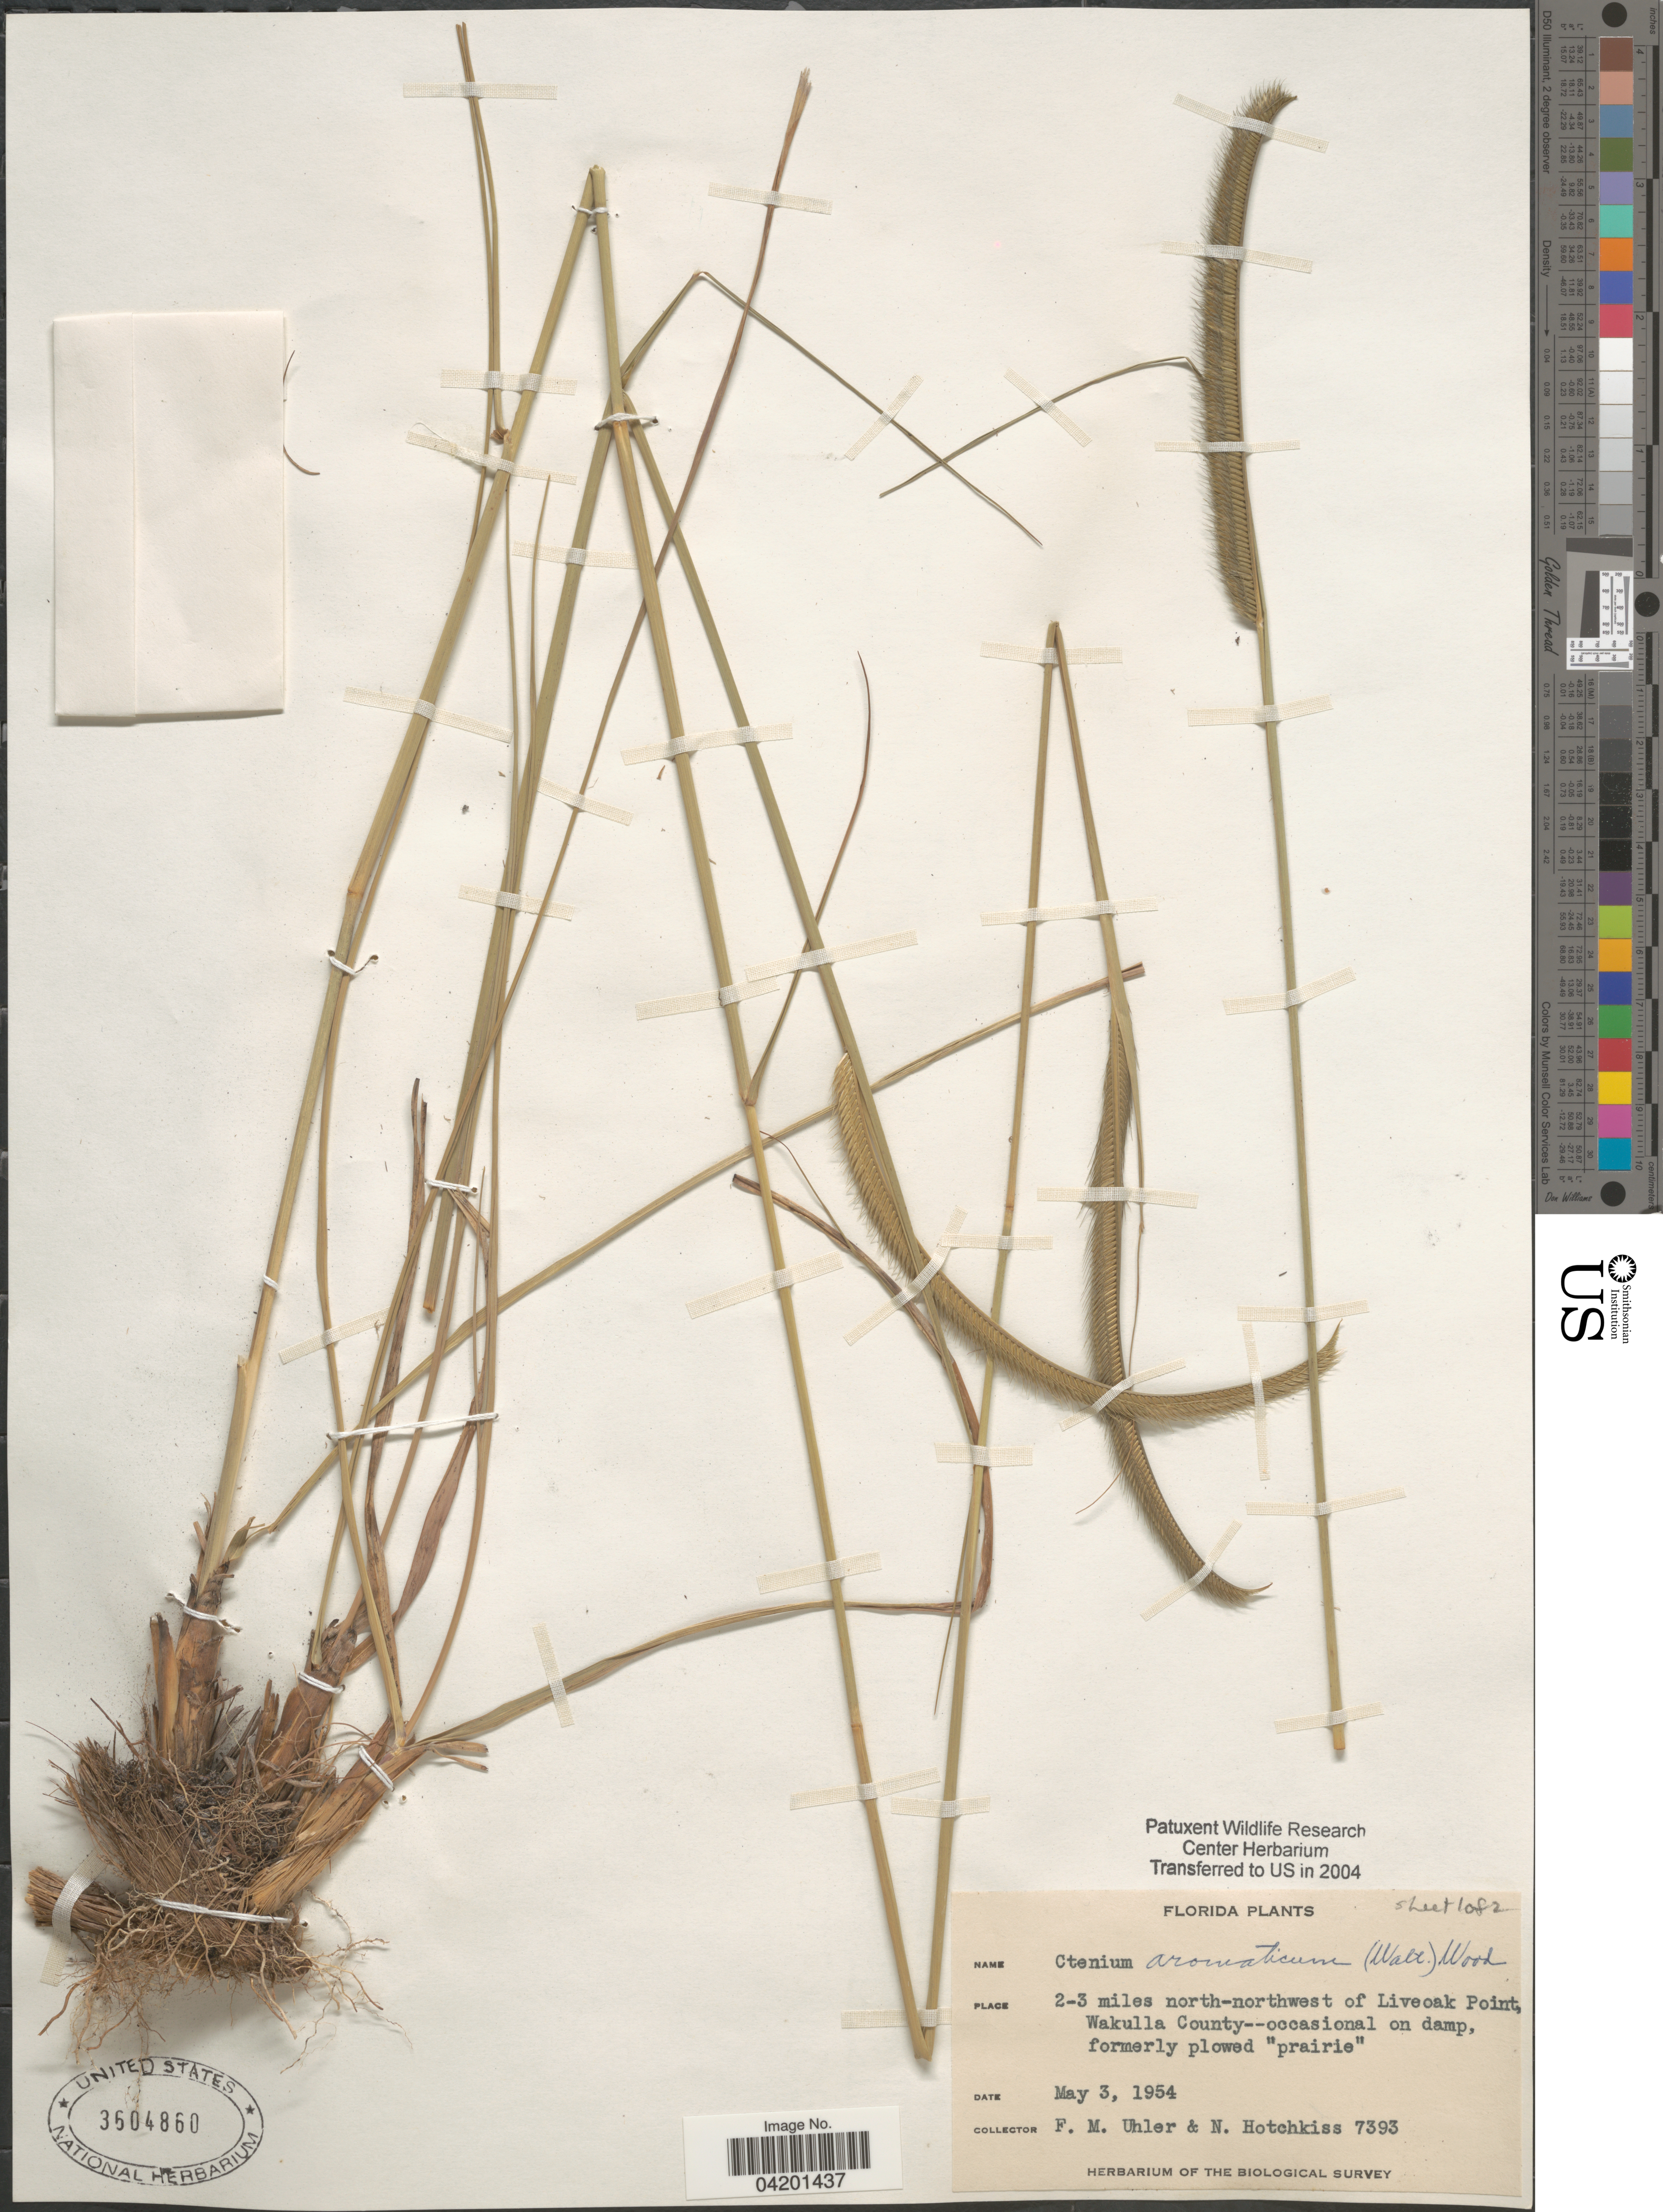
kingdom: Plantae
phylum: Tracheophyta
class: Liliopsida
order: Poales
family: Poaceae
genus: Ctenium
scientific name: Ctenium aromaticum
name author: (Walter) Alph. Wood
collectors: F. M. Uhler & N. Hotchkiss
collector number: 7393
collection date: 1954-05-03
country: United States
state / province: Florida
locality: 2-3 miles north-northwest of Liveoak Point, Wakulla County--occasional on damp, formerly plowed "prairie". Biological Survey.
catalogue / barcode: US 3604860